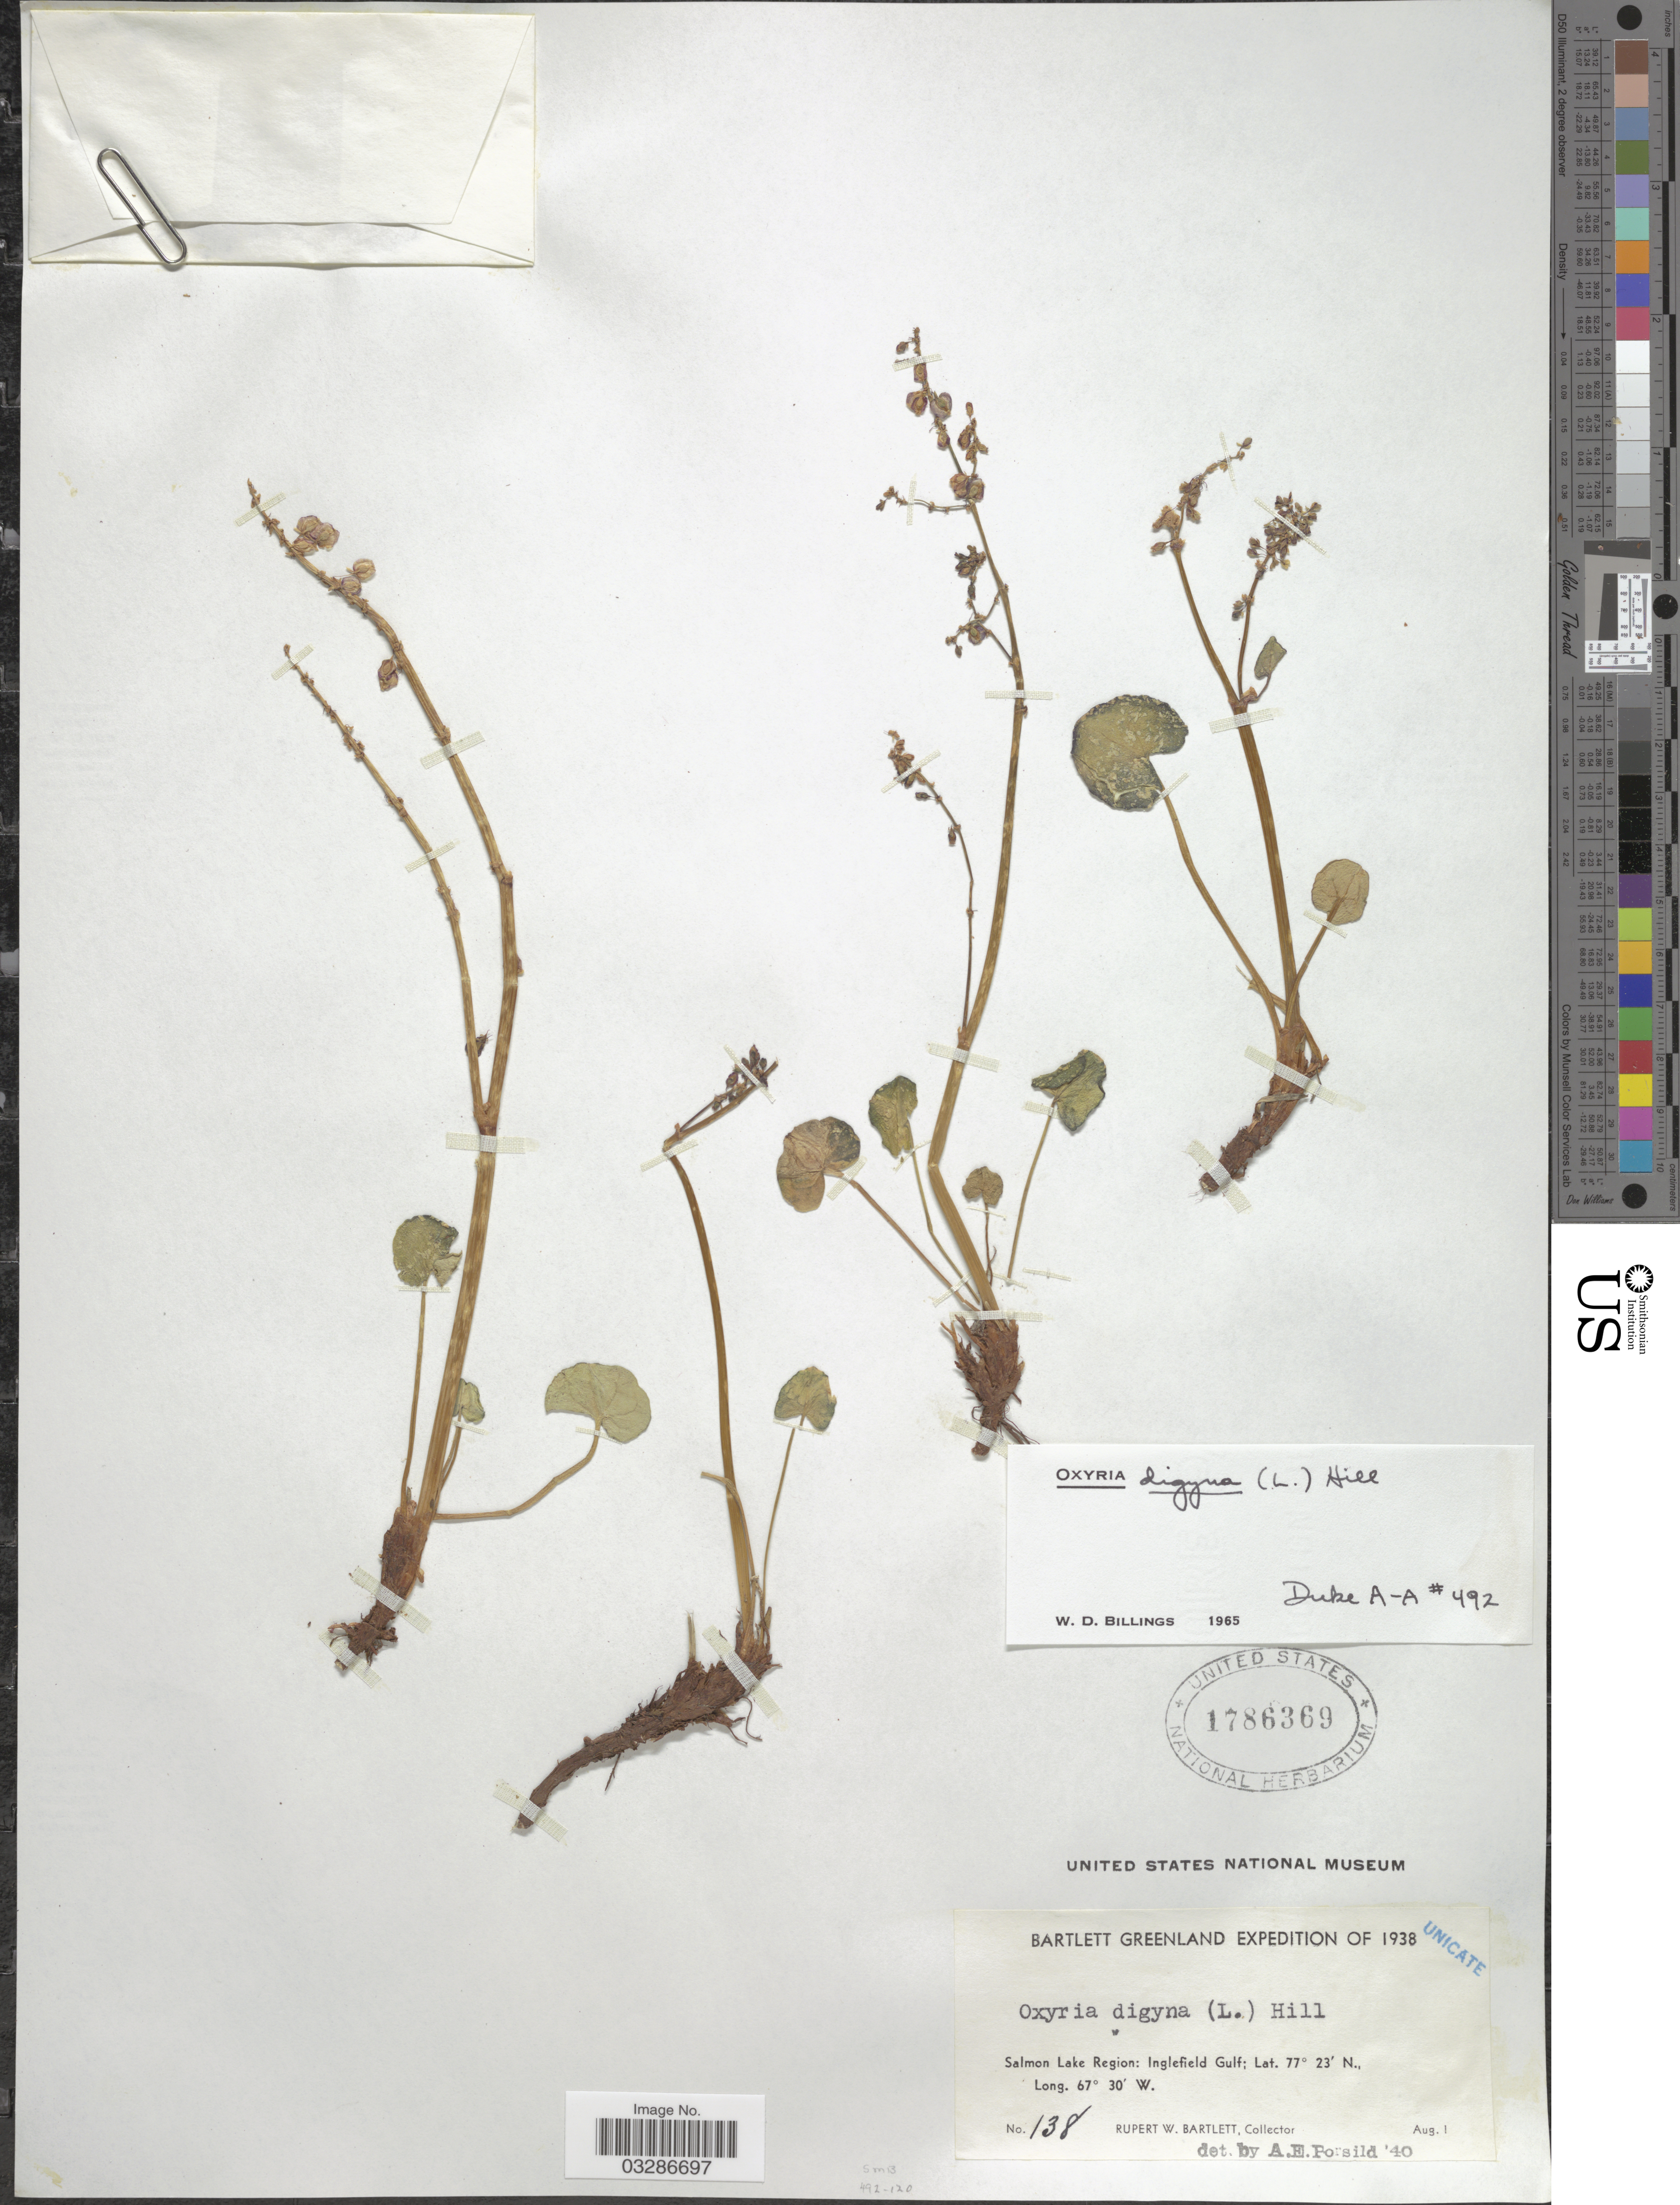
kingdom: Plantae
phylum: Tracheophyta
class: Magnoliopsida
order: Caryophyllales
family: Polygonaceae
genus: Oxyria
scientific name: Oxyria digyna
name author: (L.) Hill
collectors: R. W. Bartlett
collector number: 138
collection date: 1938-08-01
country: Greenland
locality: Salmon Lake Region: Inglefield Gulf.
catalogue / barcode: US 1786369